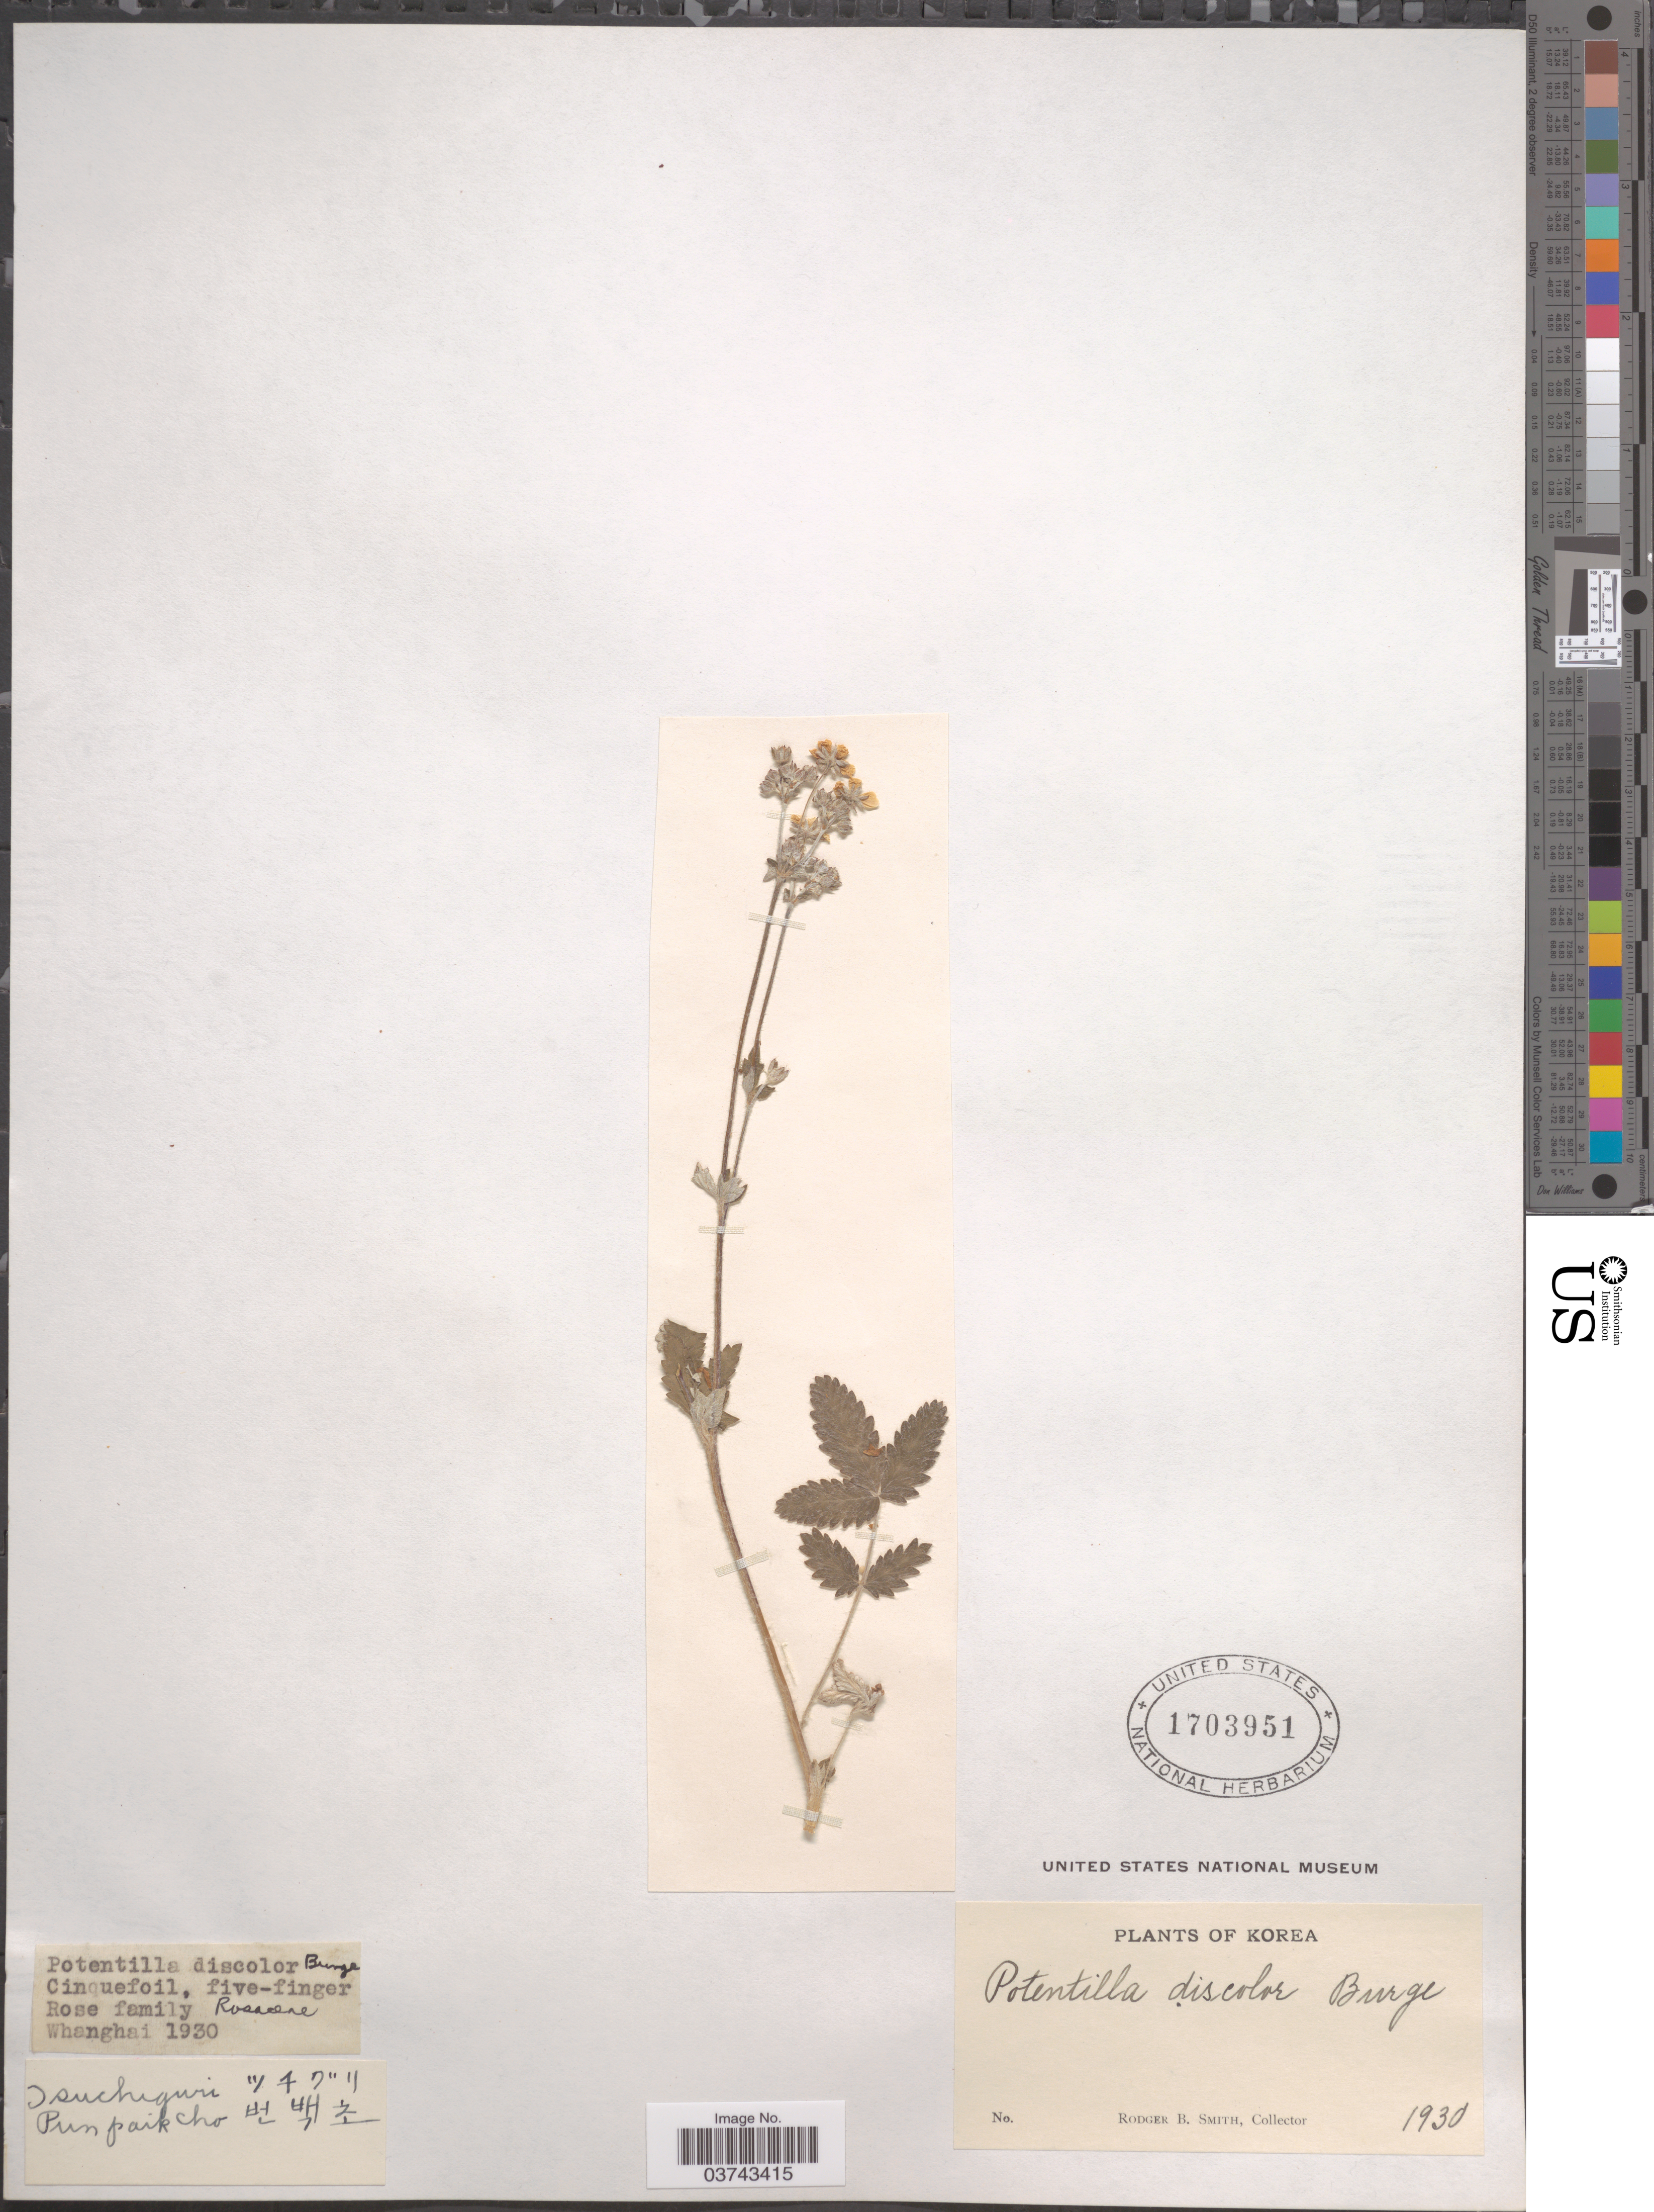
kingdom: Plantae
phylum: Tracheophyta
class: Magnoliopsida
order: Rosales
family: Rosaceae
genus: Potentilla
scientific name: Potentilla discolor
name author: Bunge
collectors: R. B. Smith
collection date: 1930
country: North Korea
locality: Whanghai.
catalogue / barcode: US 1703951